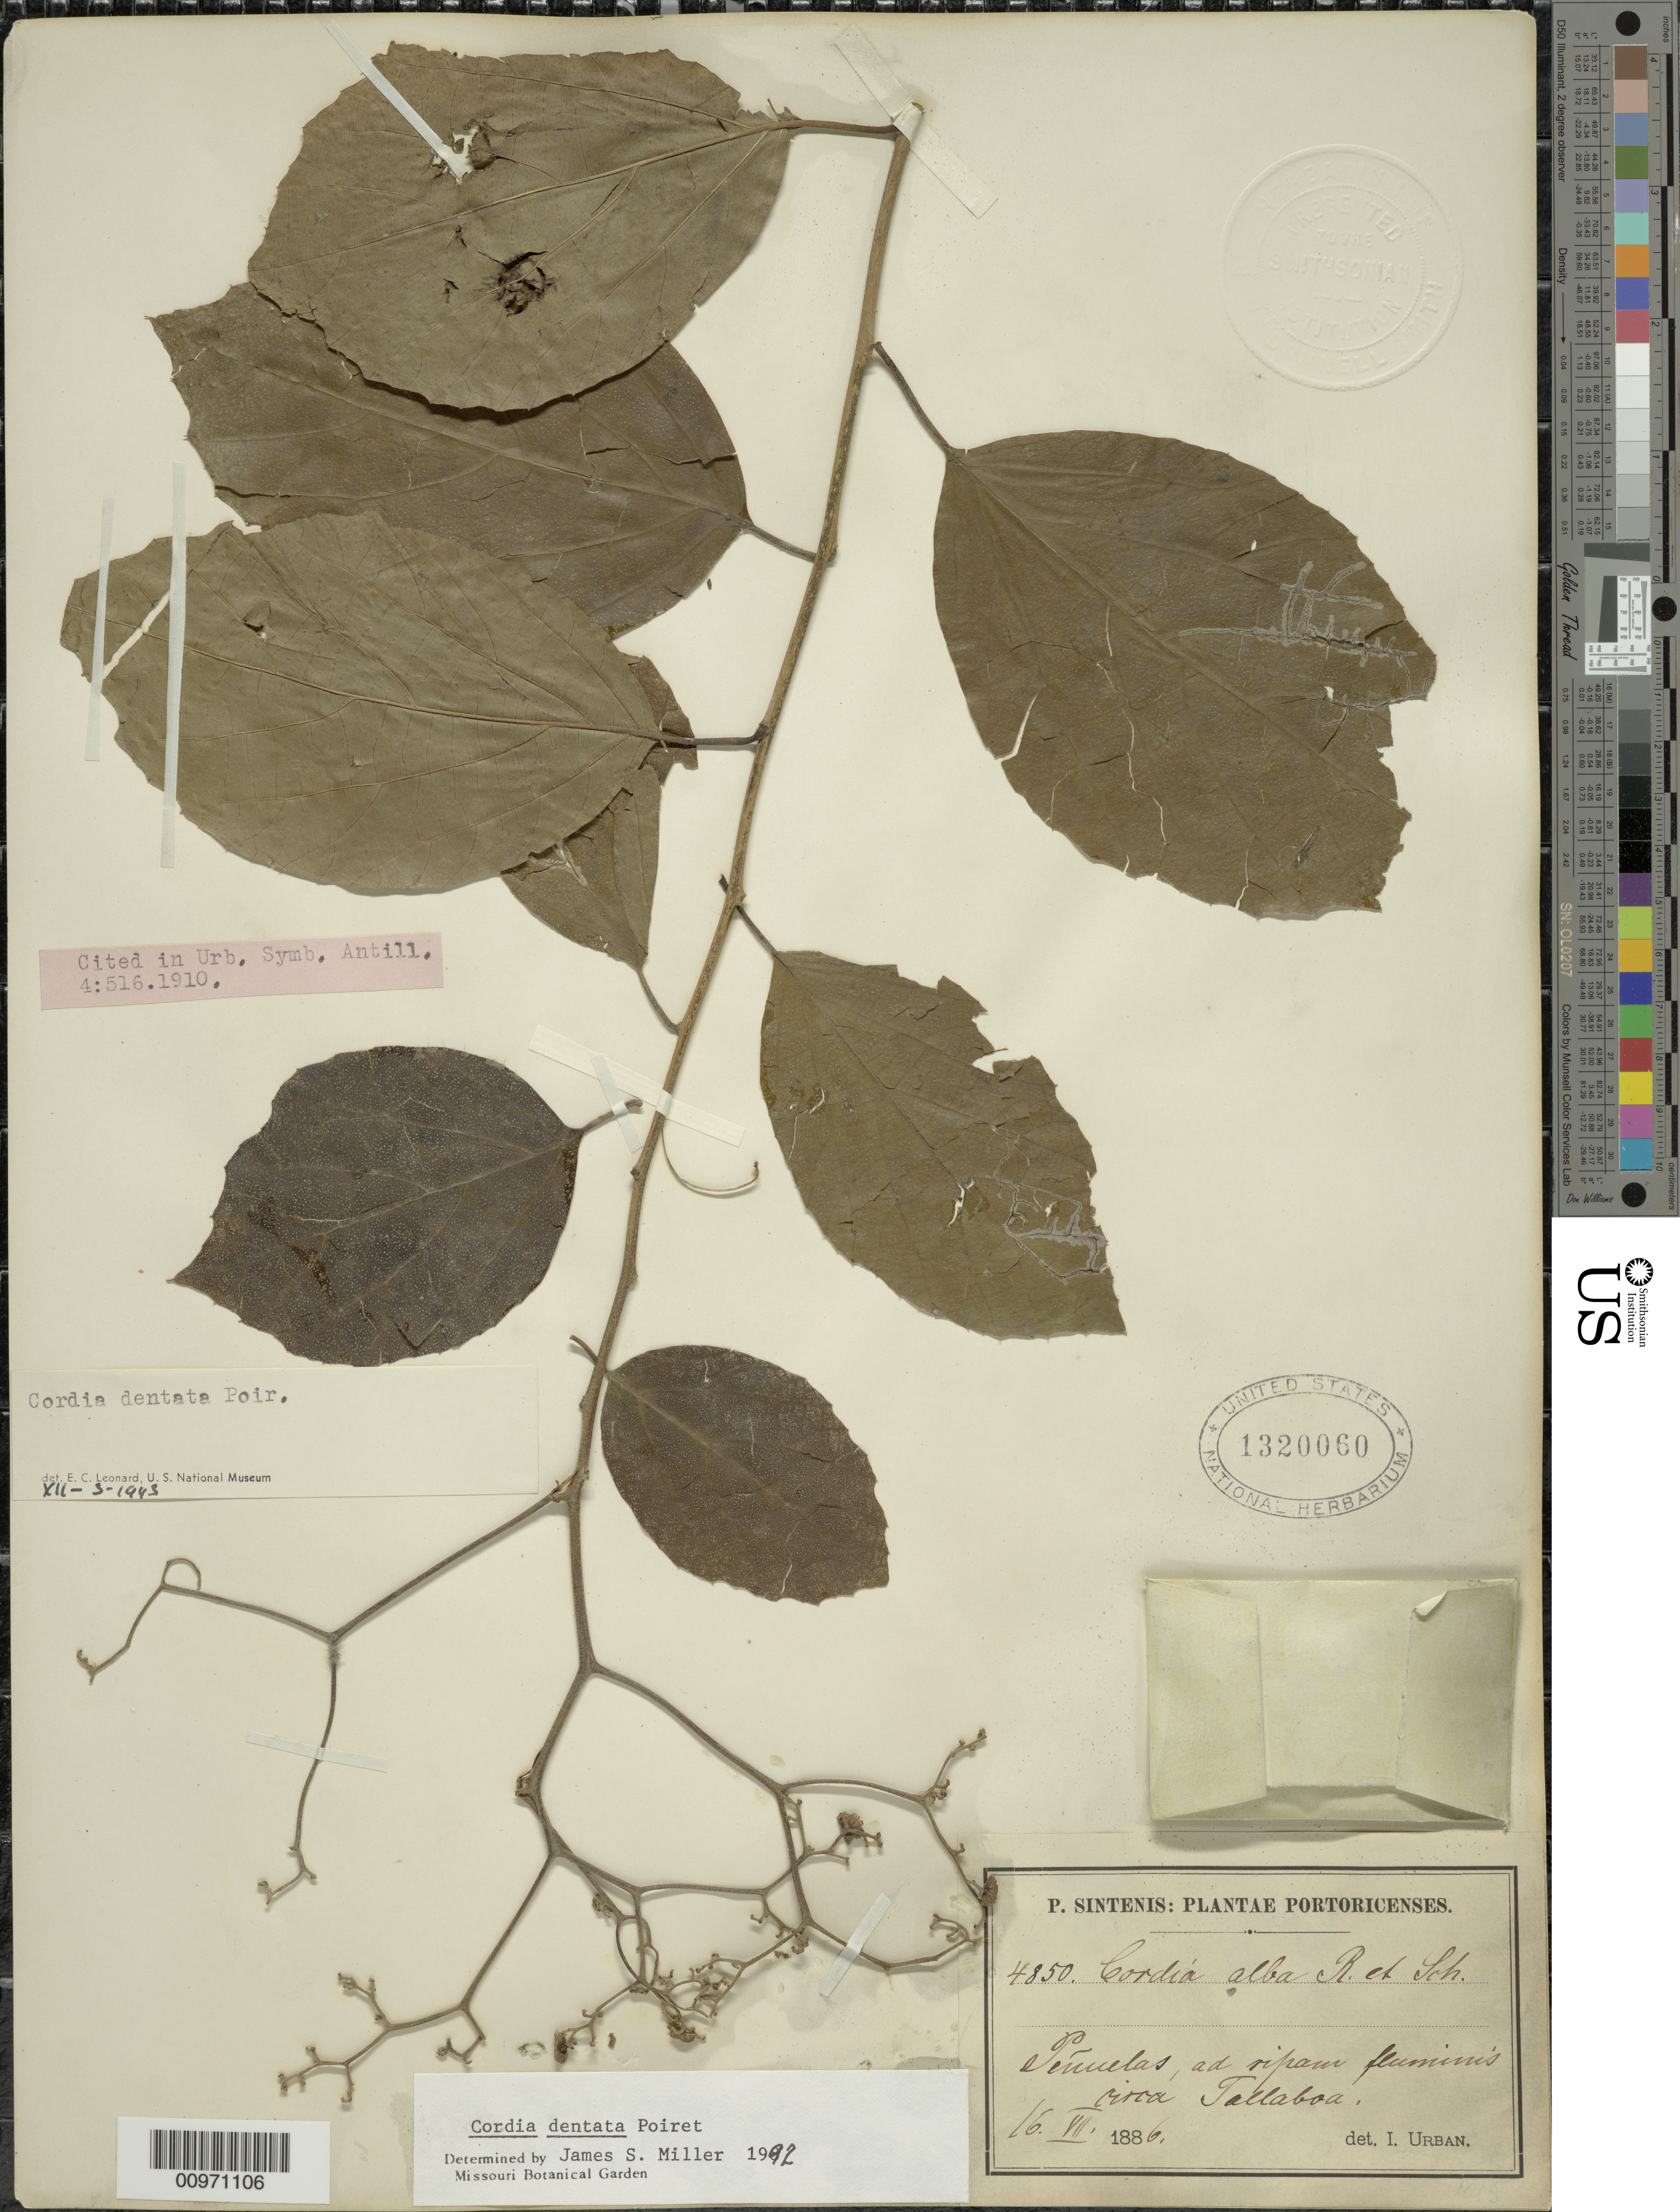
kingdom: Plantae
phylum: Tracheophyta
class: Magnoliopsida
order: Boraginales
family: Cordiaceae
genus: Cordia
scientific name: Cordia dentata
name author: Poir.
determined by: Miller, James S., (MO), Missouri Botanical Garden (UNITED STATES)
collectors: P. Sintenis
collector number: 4850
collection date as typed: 16 Jul 1886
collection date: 1886-07-16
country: Puerto Rico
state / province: Peñuelas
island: Puerto Rico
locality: Peñuelas, ad ripan fluminis circa Tallaboa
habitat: Ad ripan fluminis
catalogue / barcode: US 1320060